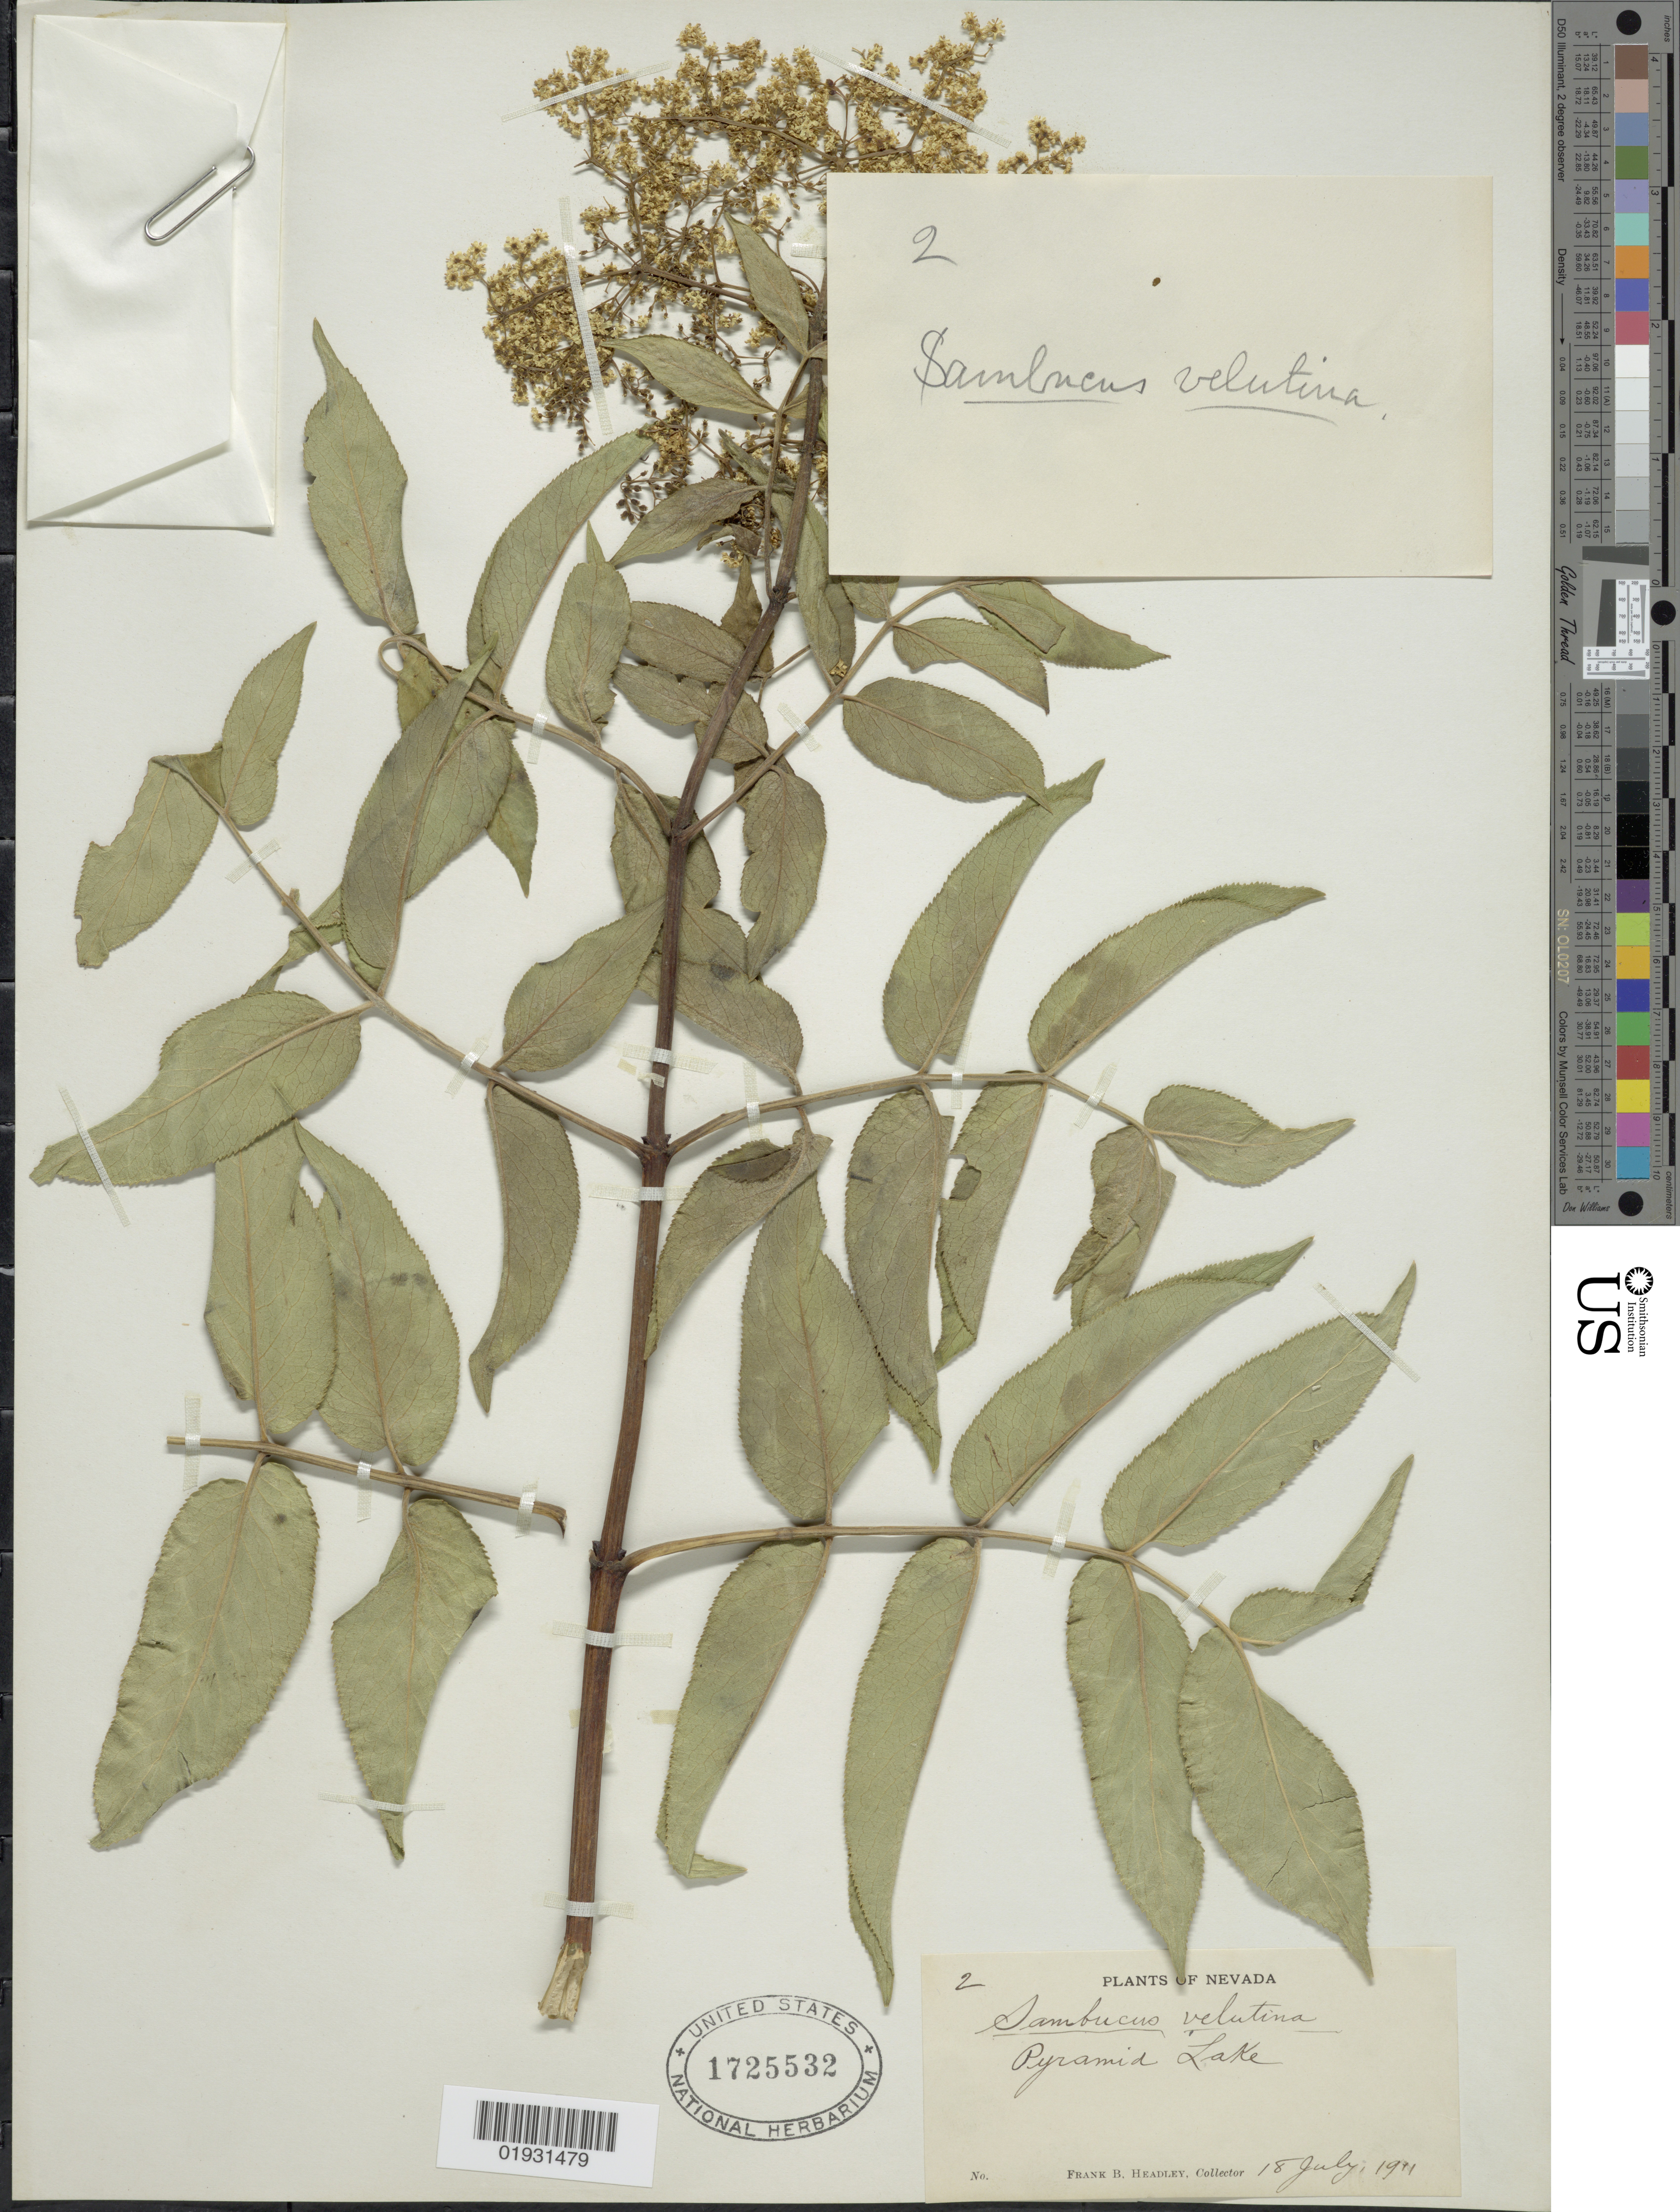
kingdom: Plantae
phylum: Tracheophyta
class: Magnoliopsida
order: Dipsacales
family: Viburnaceae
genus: Sambucus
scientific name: Sambucus velutina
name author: Durand & Hilg.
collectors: F. B. Headley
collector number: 2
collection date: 1911-07-18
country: United States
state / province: Nevada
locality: Pyramid Lake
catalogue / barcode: US 1725532